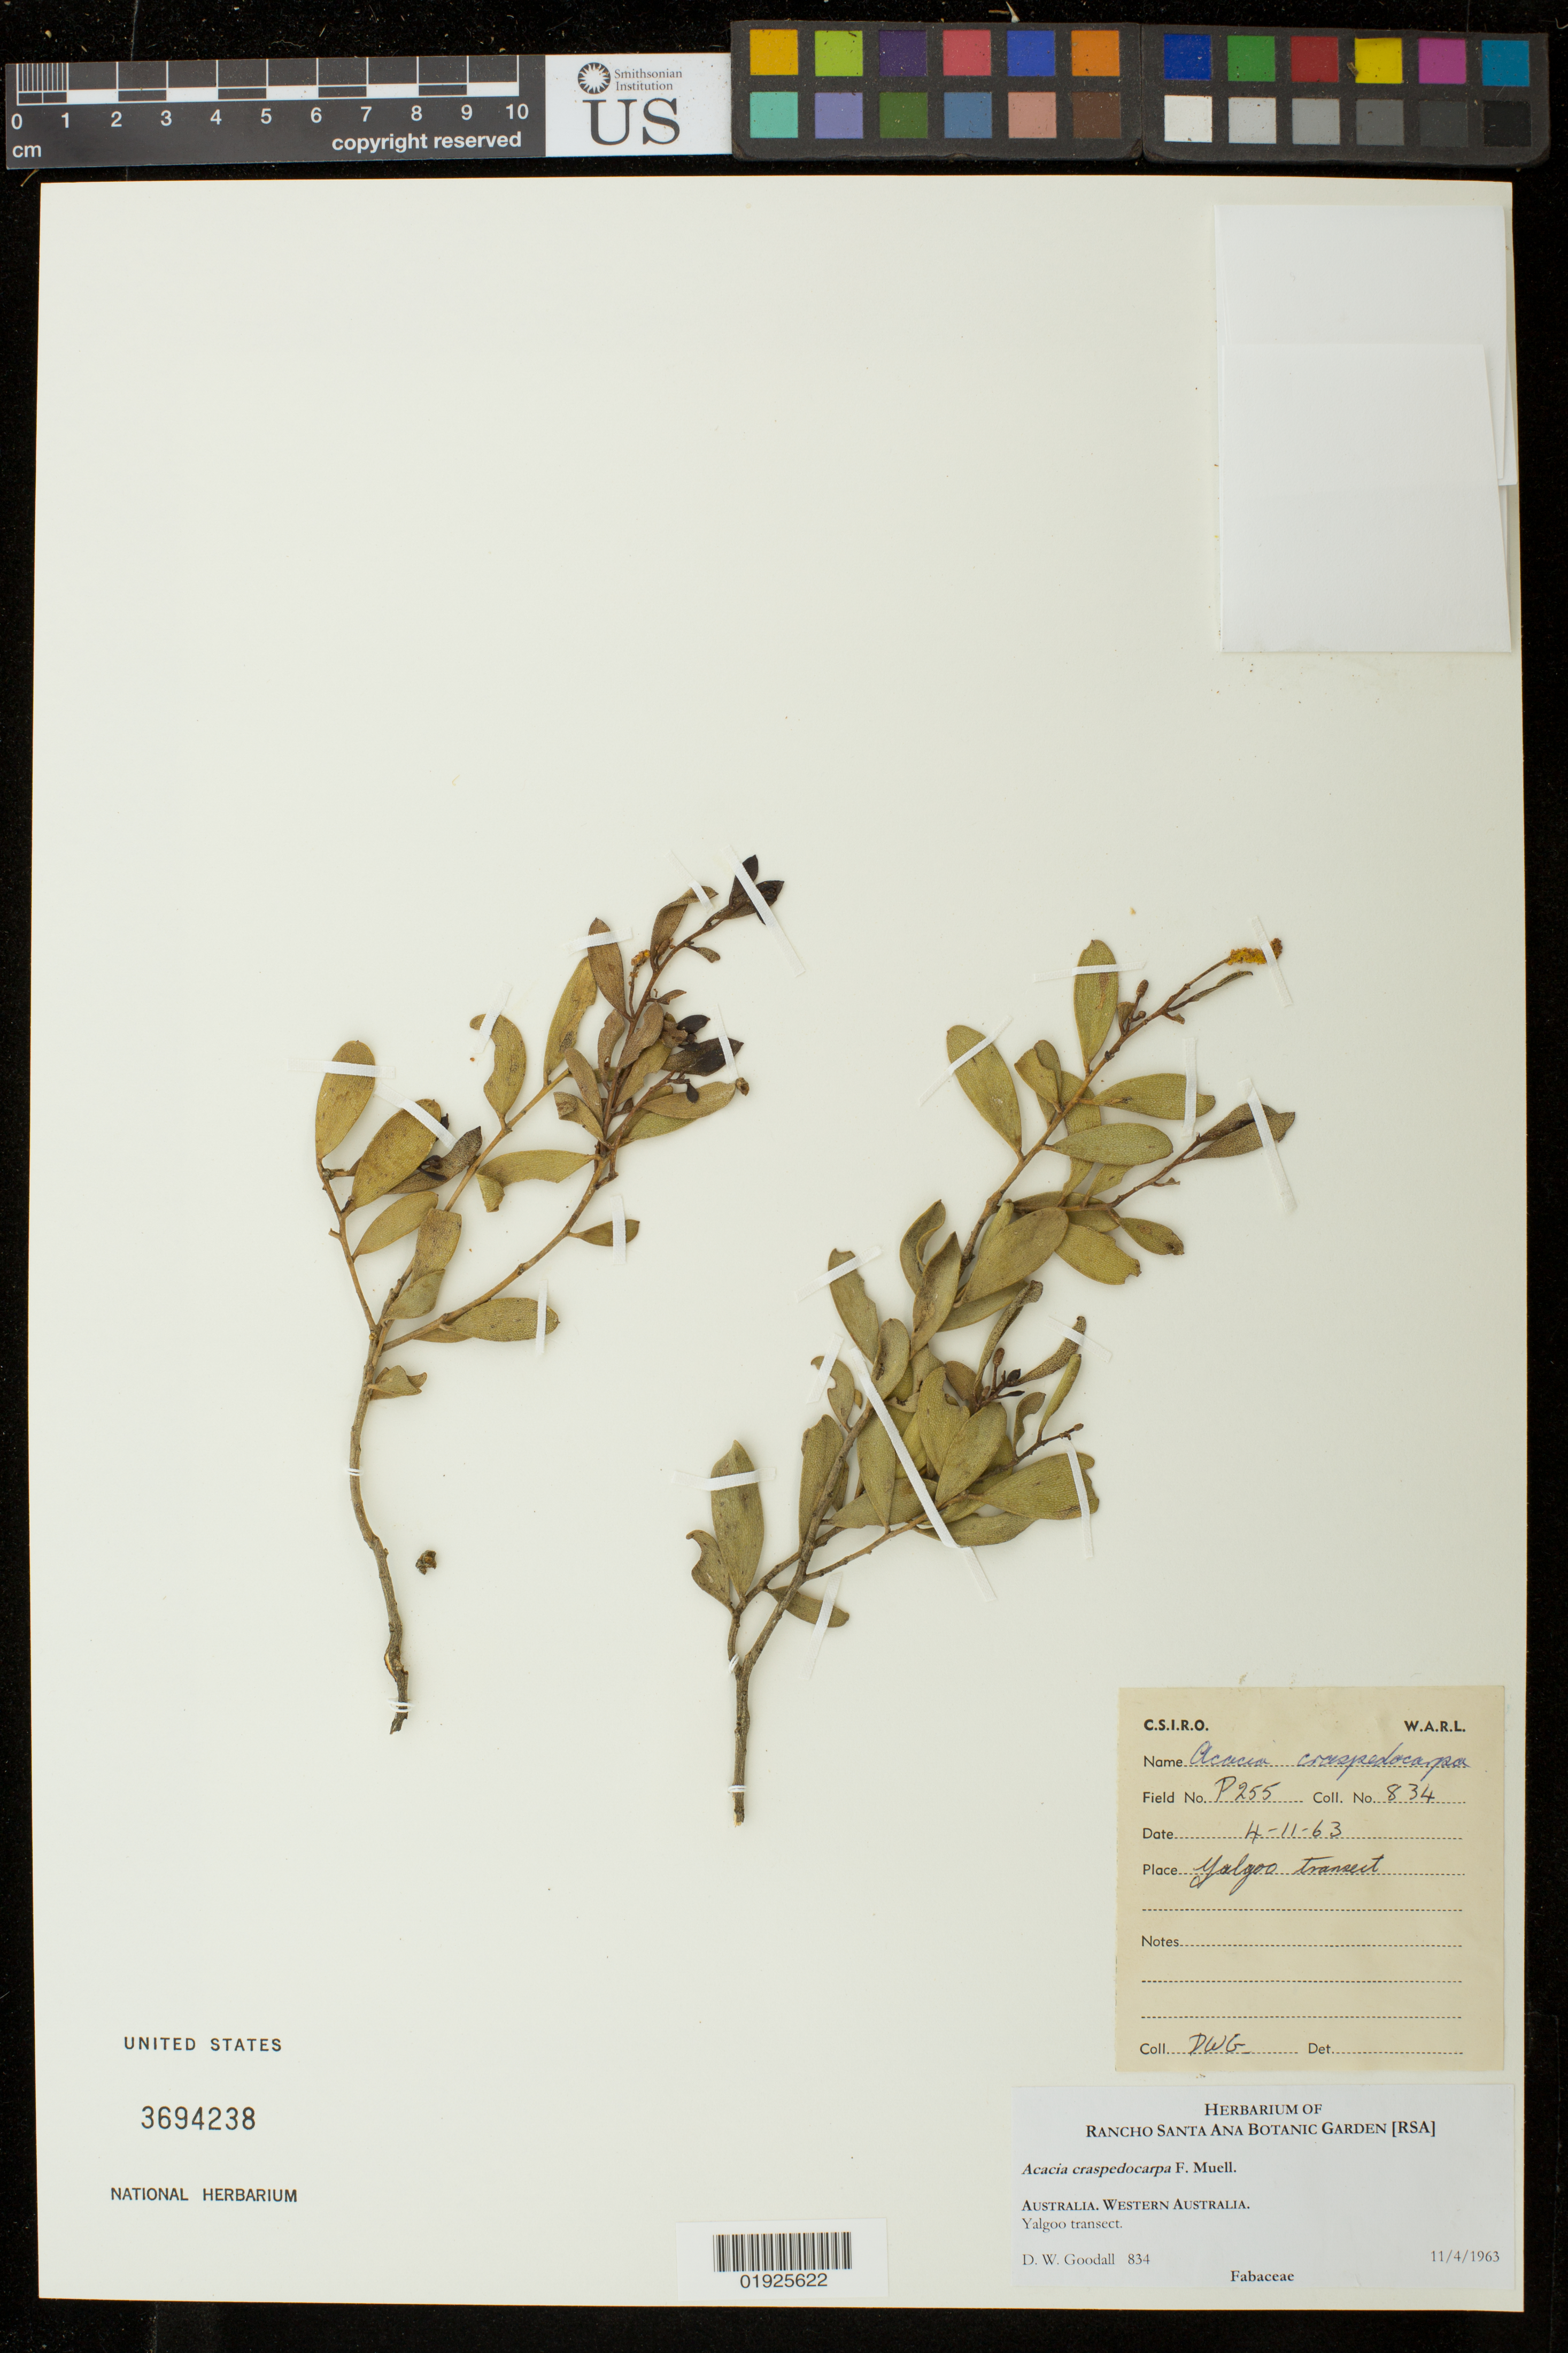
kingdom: Plantae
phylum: Tracheophyta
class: Magnoliopsida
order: Fabales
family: Fabaceae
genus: Acacia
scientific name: Acacia craspedocarpa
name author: F. Muell.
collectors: D. Goodall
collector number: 834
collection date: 1963-04-11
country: Australia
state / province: Western Australia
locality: Yalgoo transect.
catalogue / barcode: US 3694238